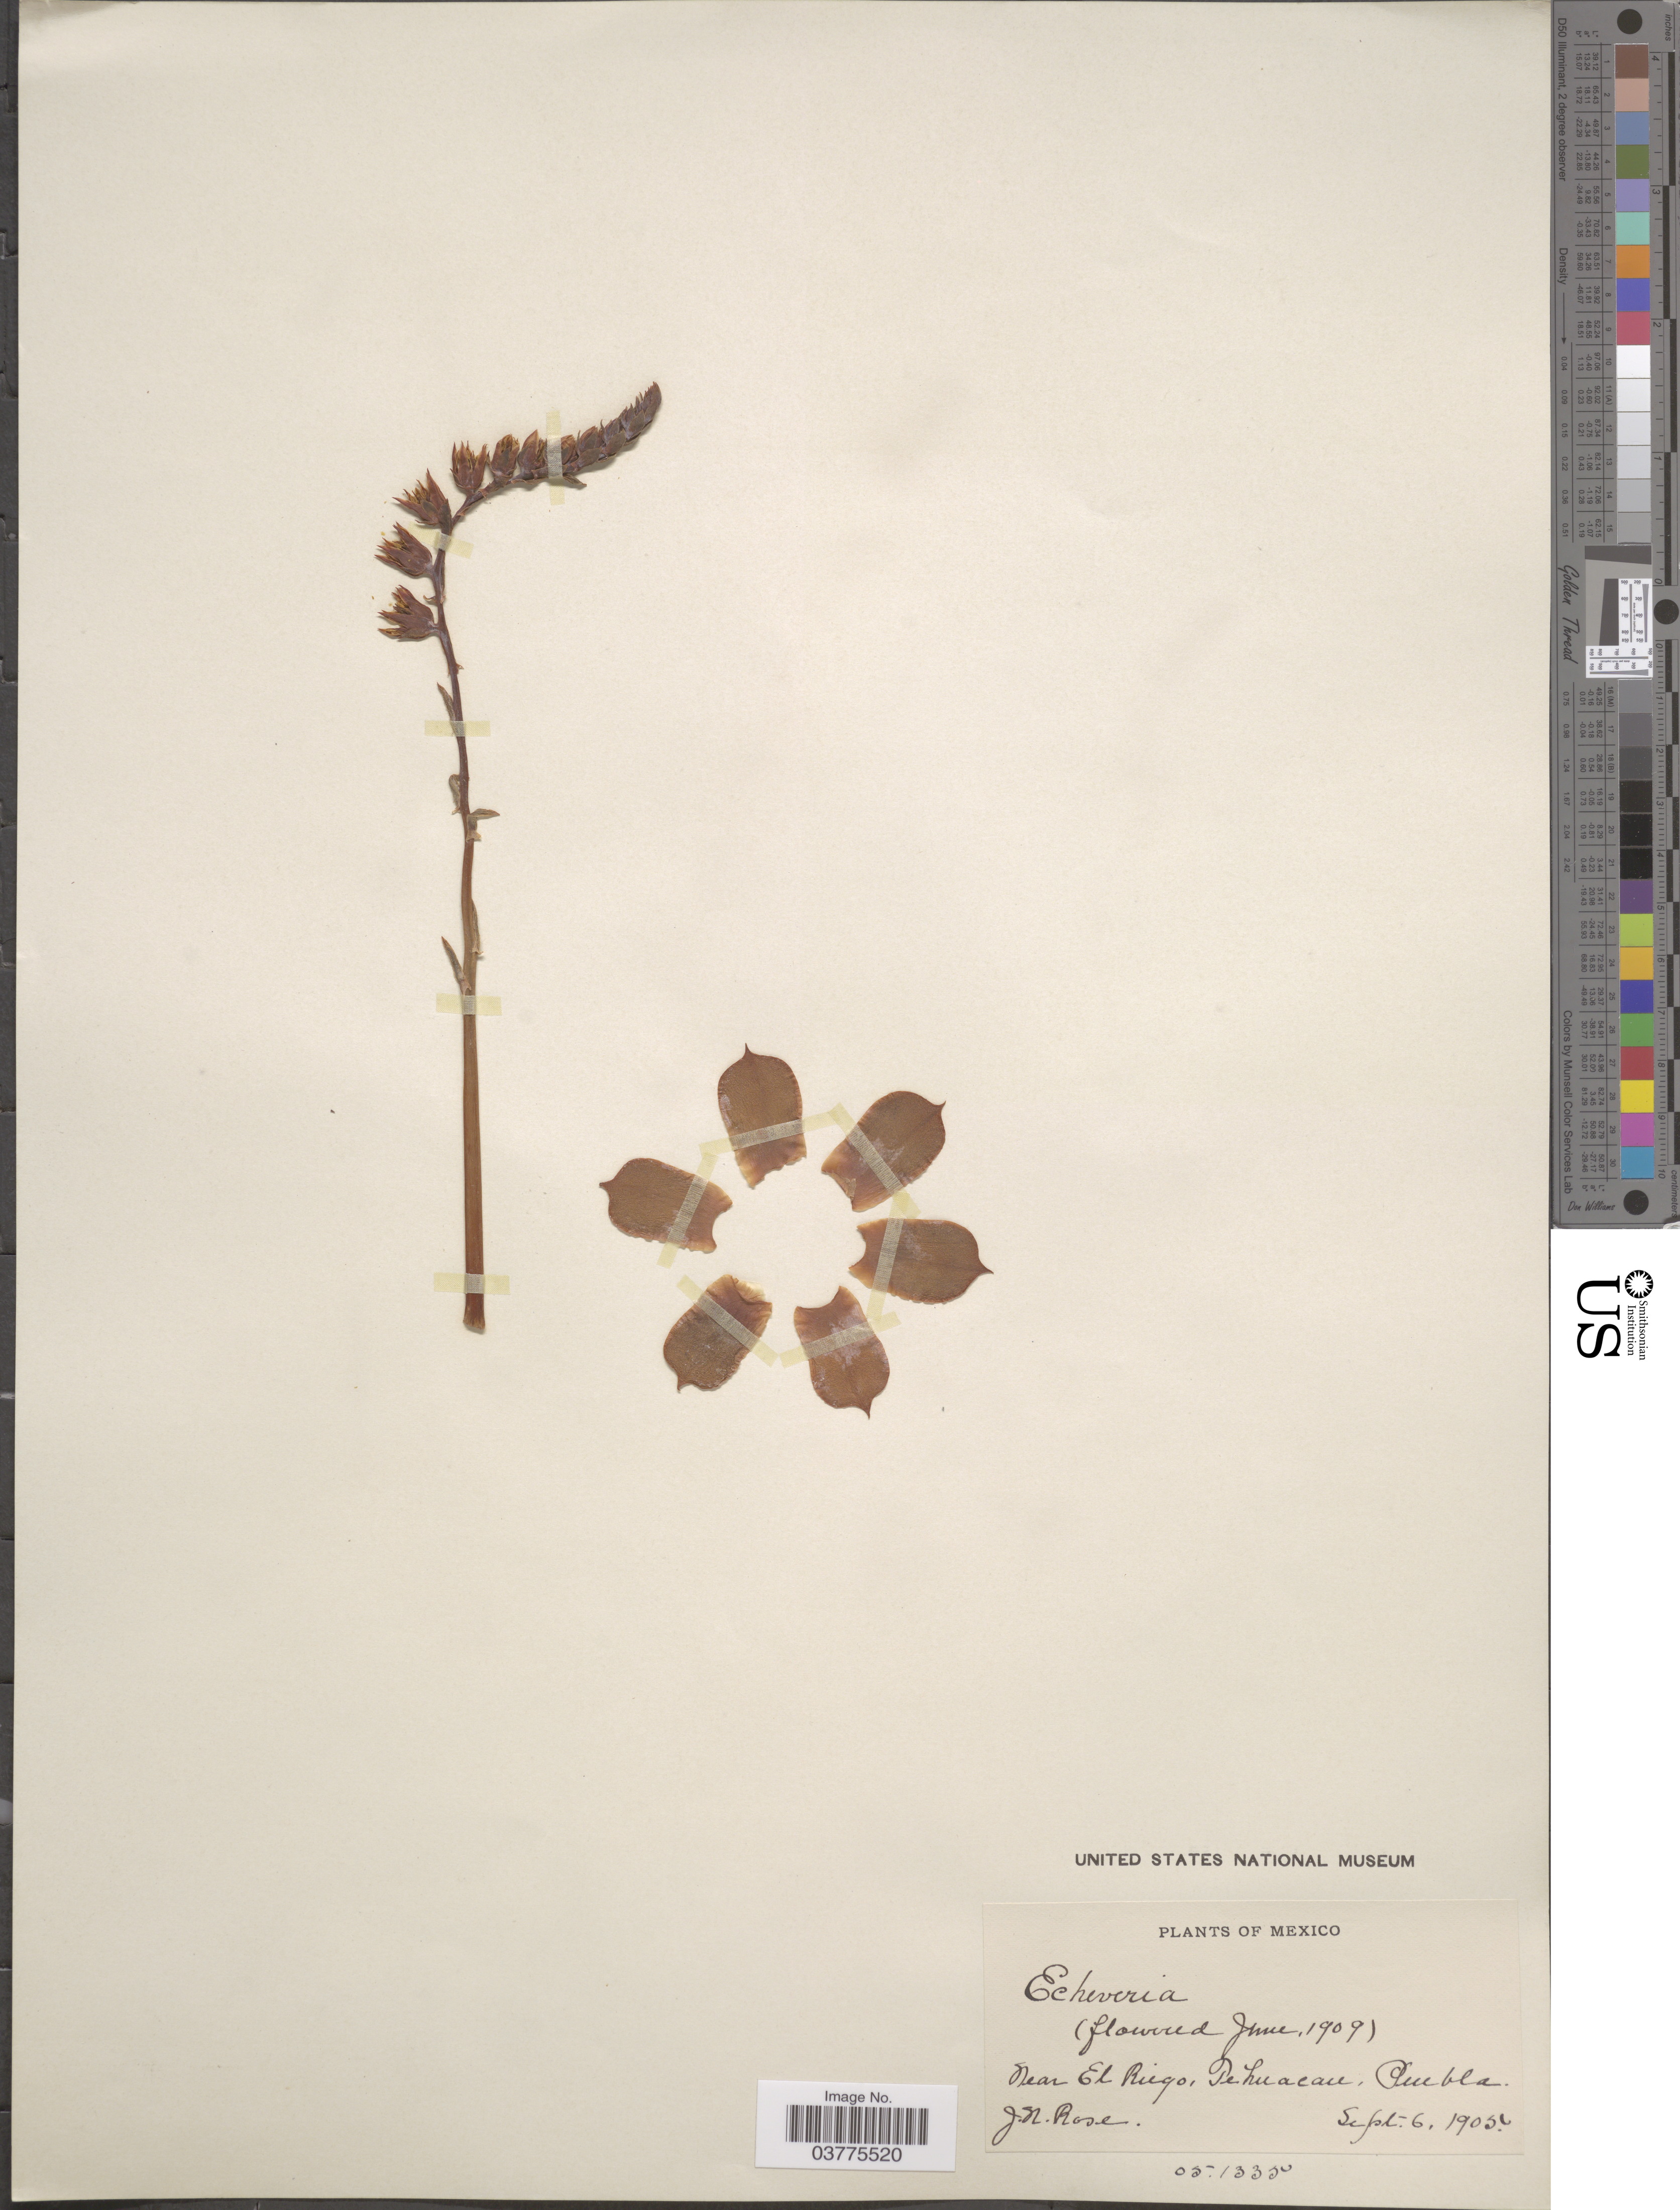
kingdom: Plantae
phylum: Tracheophyta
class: Magnoliopsida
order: Saxifragales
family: Crassulaceae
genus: Echeveria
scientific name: Echeveria subsessilis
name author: Rose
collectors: J. N. Rose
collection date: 1905-09-06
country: Mexico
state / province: Puebla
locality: Near El Riego, Tehuacan.